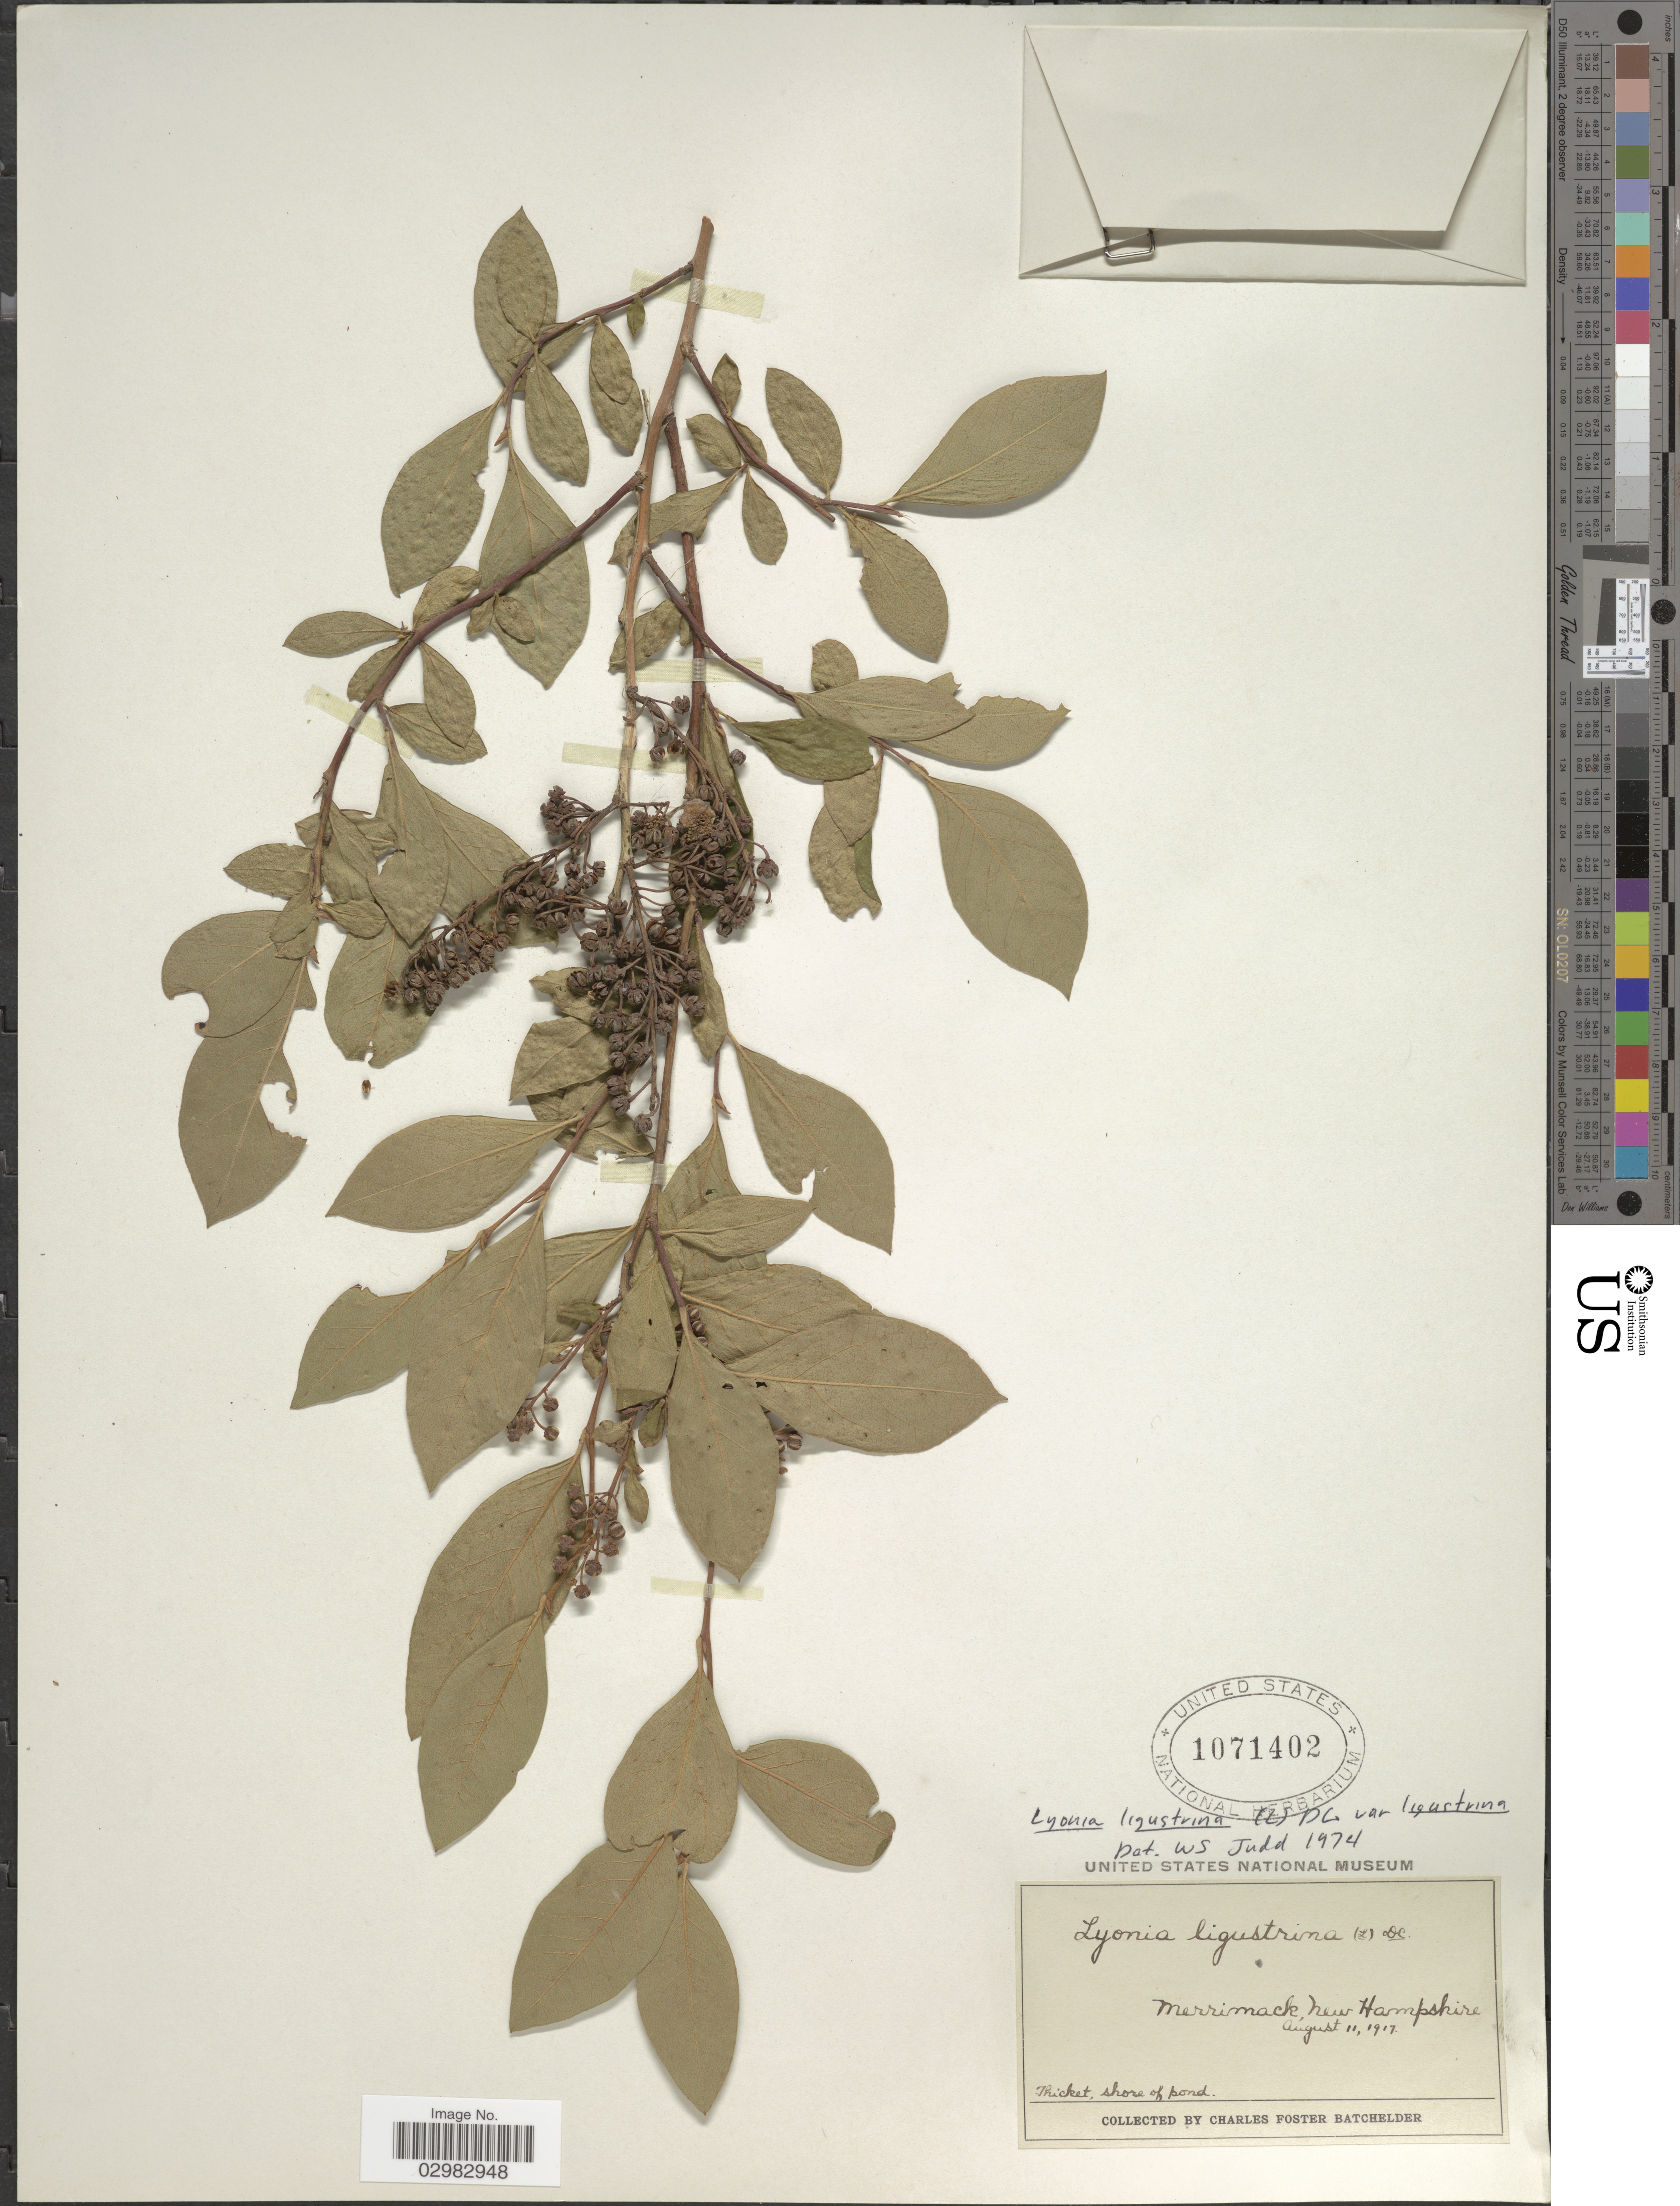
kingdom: Plantae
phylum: Tracheophyta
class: Magnoliopsida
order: Ericales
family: Ericaceae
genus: Lyonia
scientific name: Lyonia ligustrina var. ligustrina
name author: (L.) DC.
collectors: C. Batchelder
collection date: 1917-08-11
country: United States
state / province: New Hampshire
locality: Merrimack.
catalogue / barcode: US 1071402